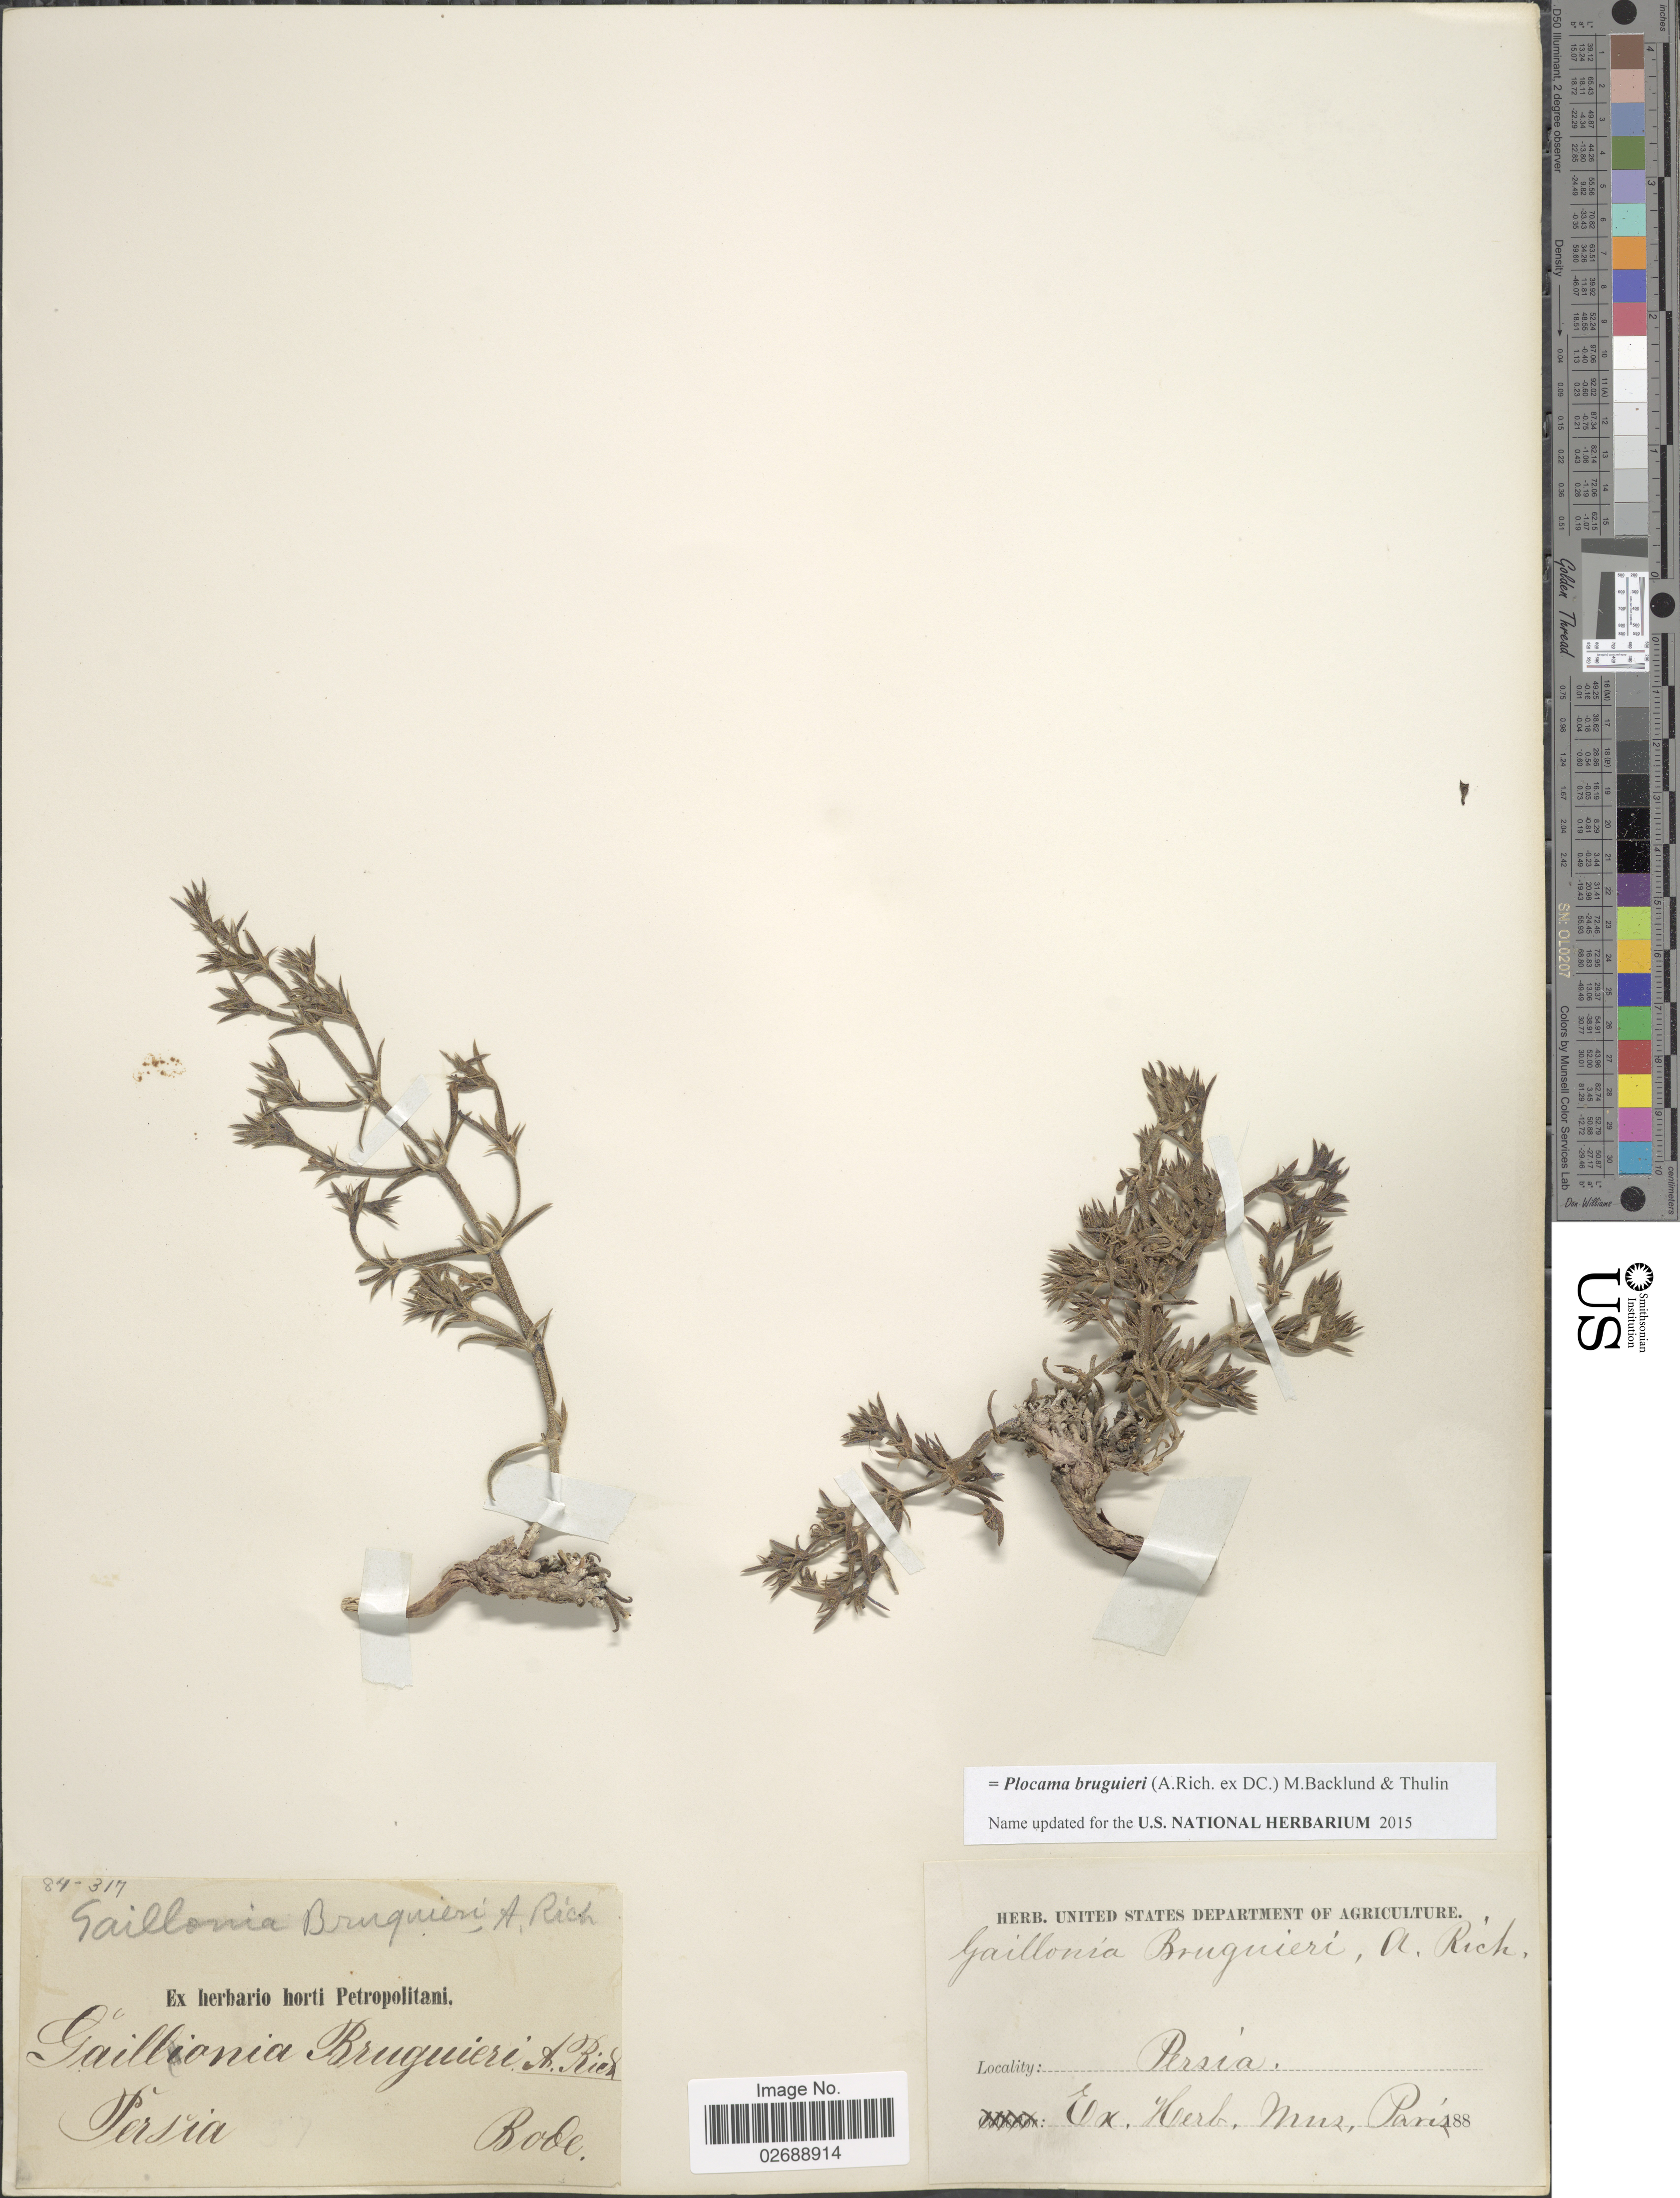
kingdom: Plantae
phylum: Tracheophyta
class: Magnoliopsida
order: Gentianales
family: Rubiaceae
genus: Plocama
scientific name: Plocama bruguieri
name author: (A. Rich. ex DC.) M.Backlund & Thulin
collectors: ex herb. Mus. Paris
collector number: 84-317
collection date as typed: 188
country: Iran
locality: Persia